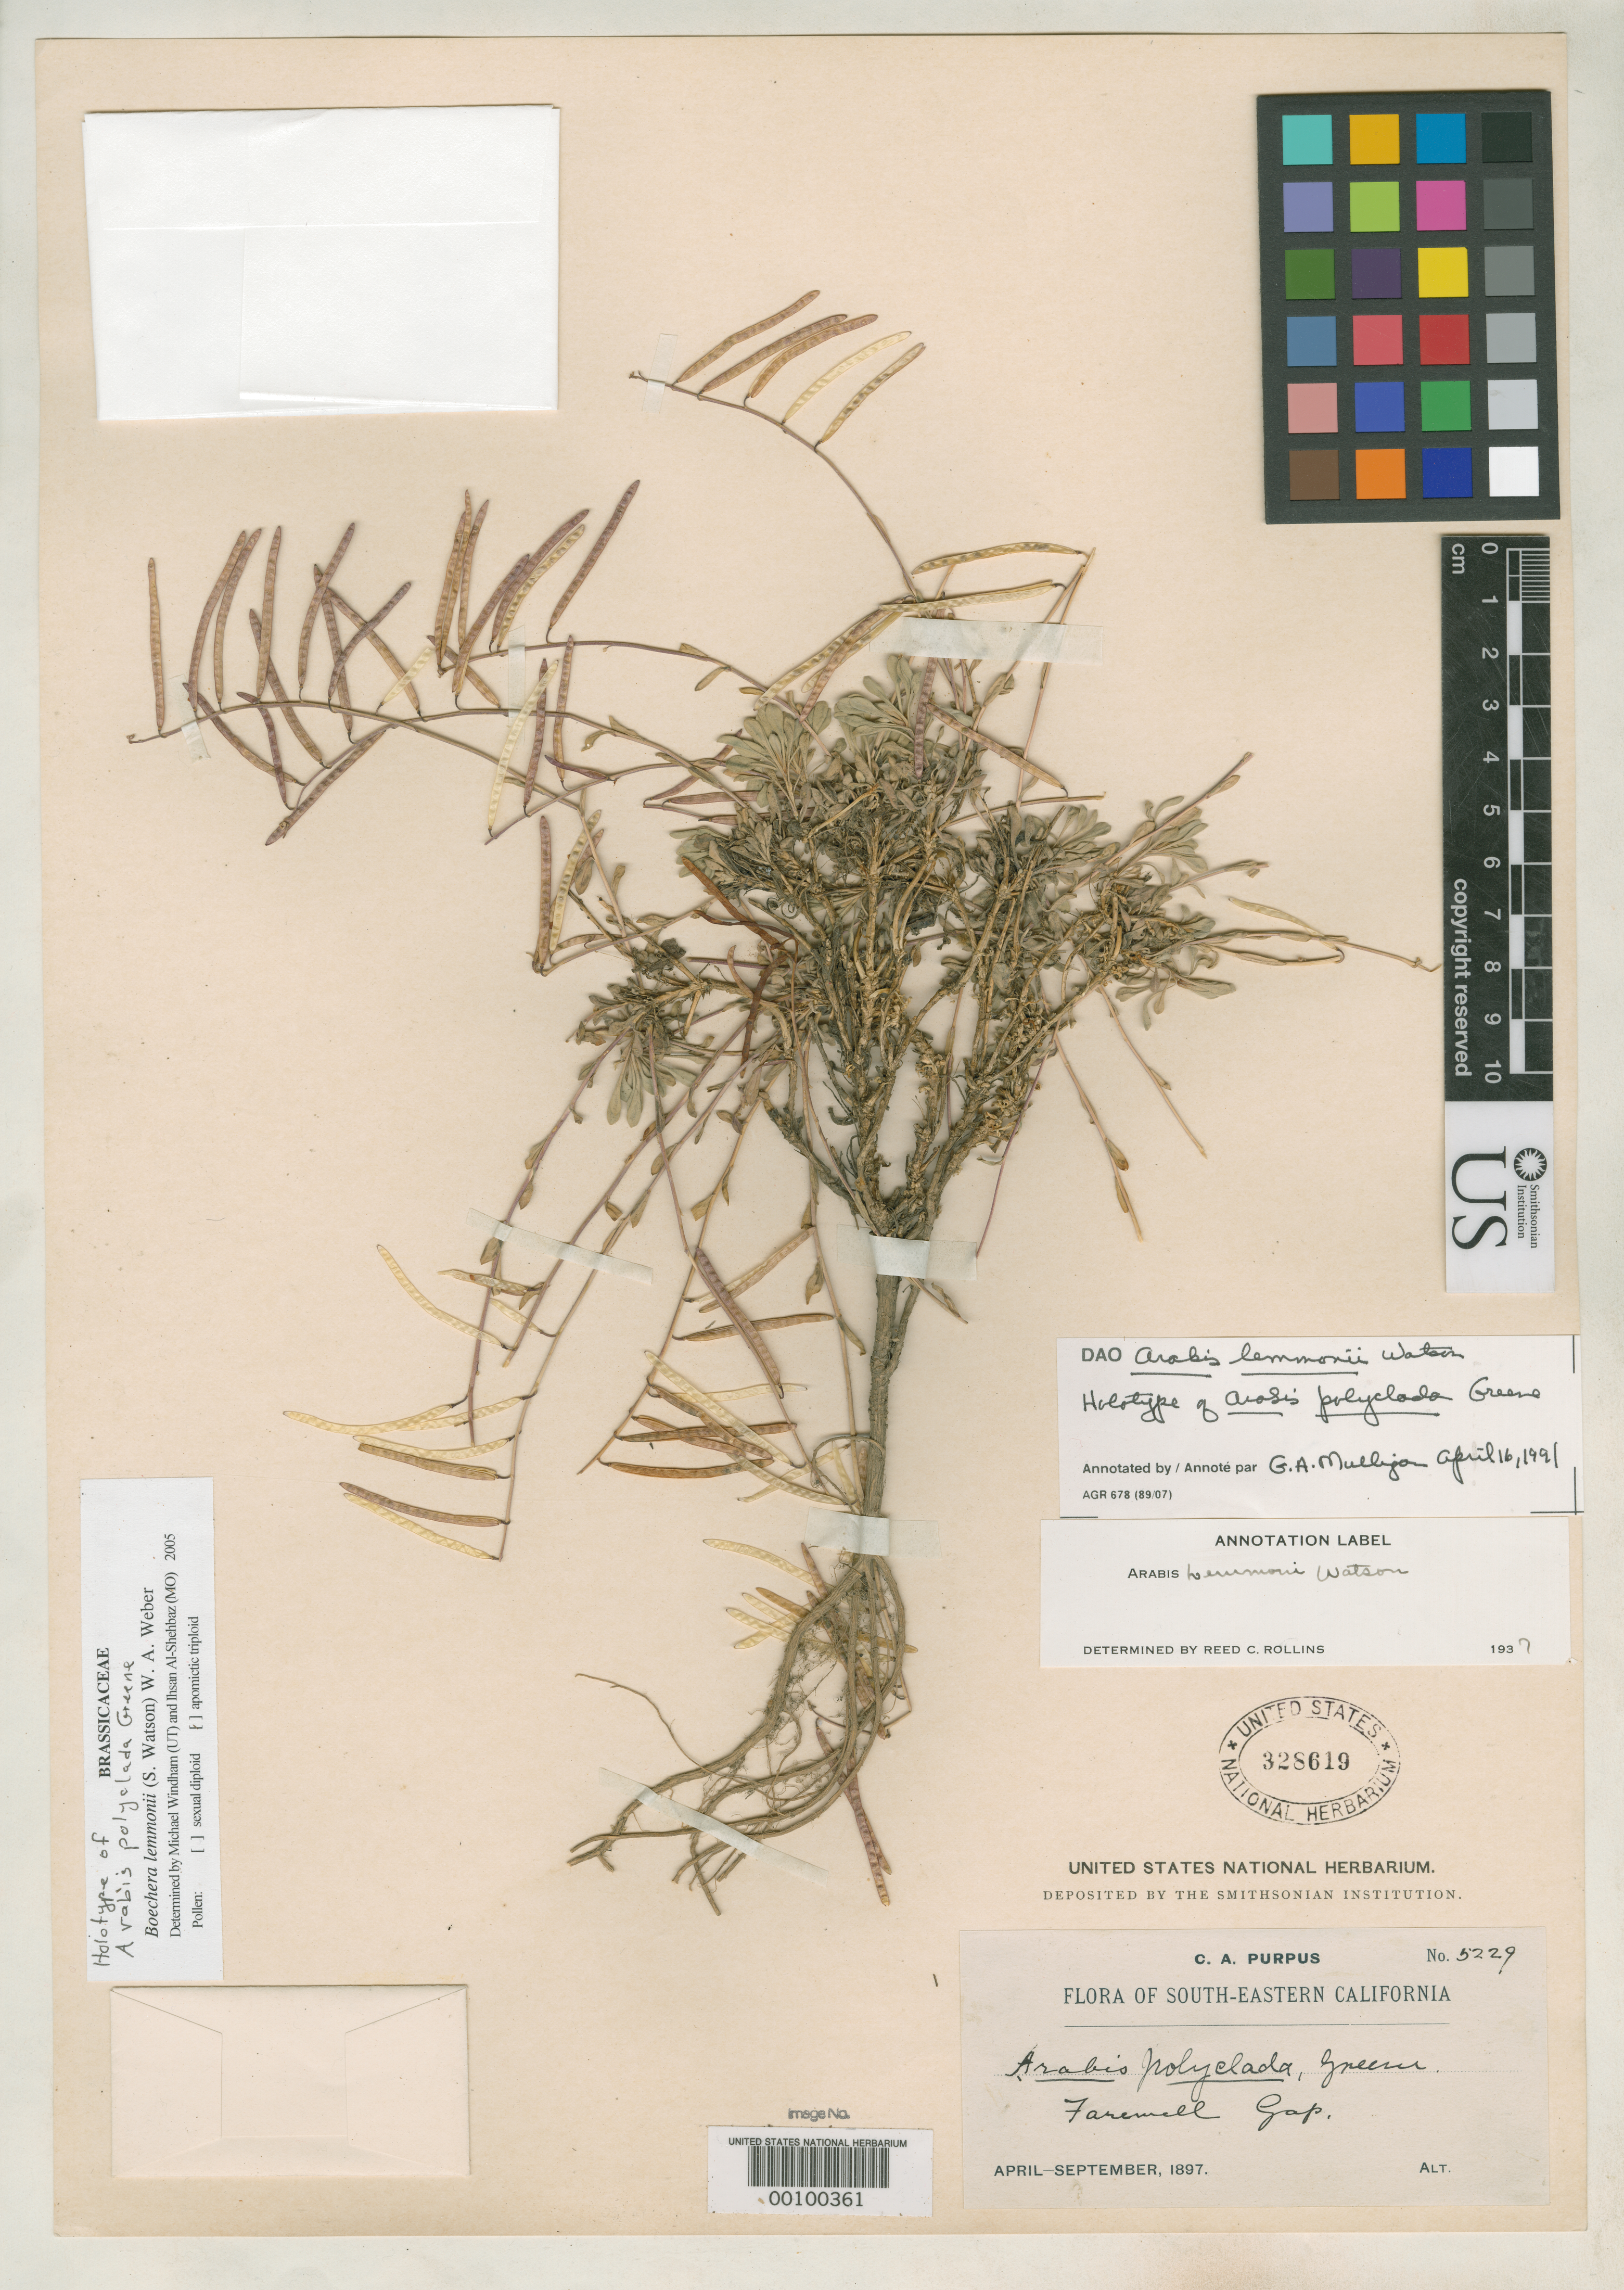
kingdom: Plantae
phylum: Tracheophyta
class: Magnoliopsida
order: Brassicales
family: Brassicaceae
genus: Arabis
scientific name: Arabis polyclada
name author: Greene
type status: Holotype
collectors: C. A. Purpus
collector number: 5229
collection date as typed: Apr 1897 and -- Sep 1897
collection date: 1897-04,1897-09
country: United States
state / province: California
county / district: Tulare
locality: Farewell Gap.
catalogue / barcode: US 328619